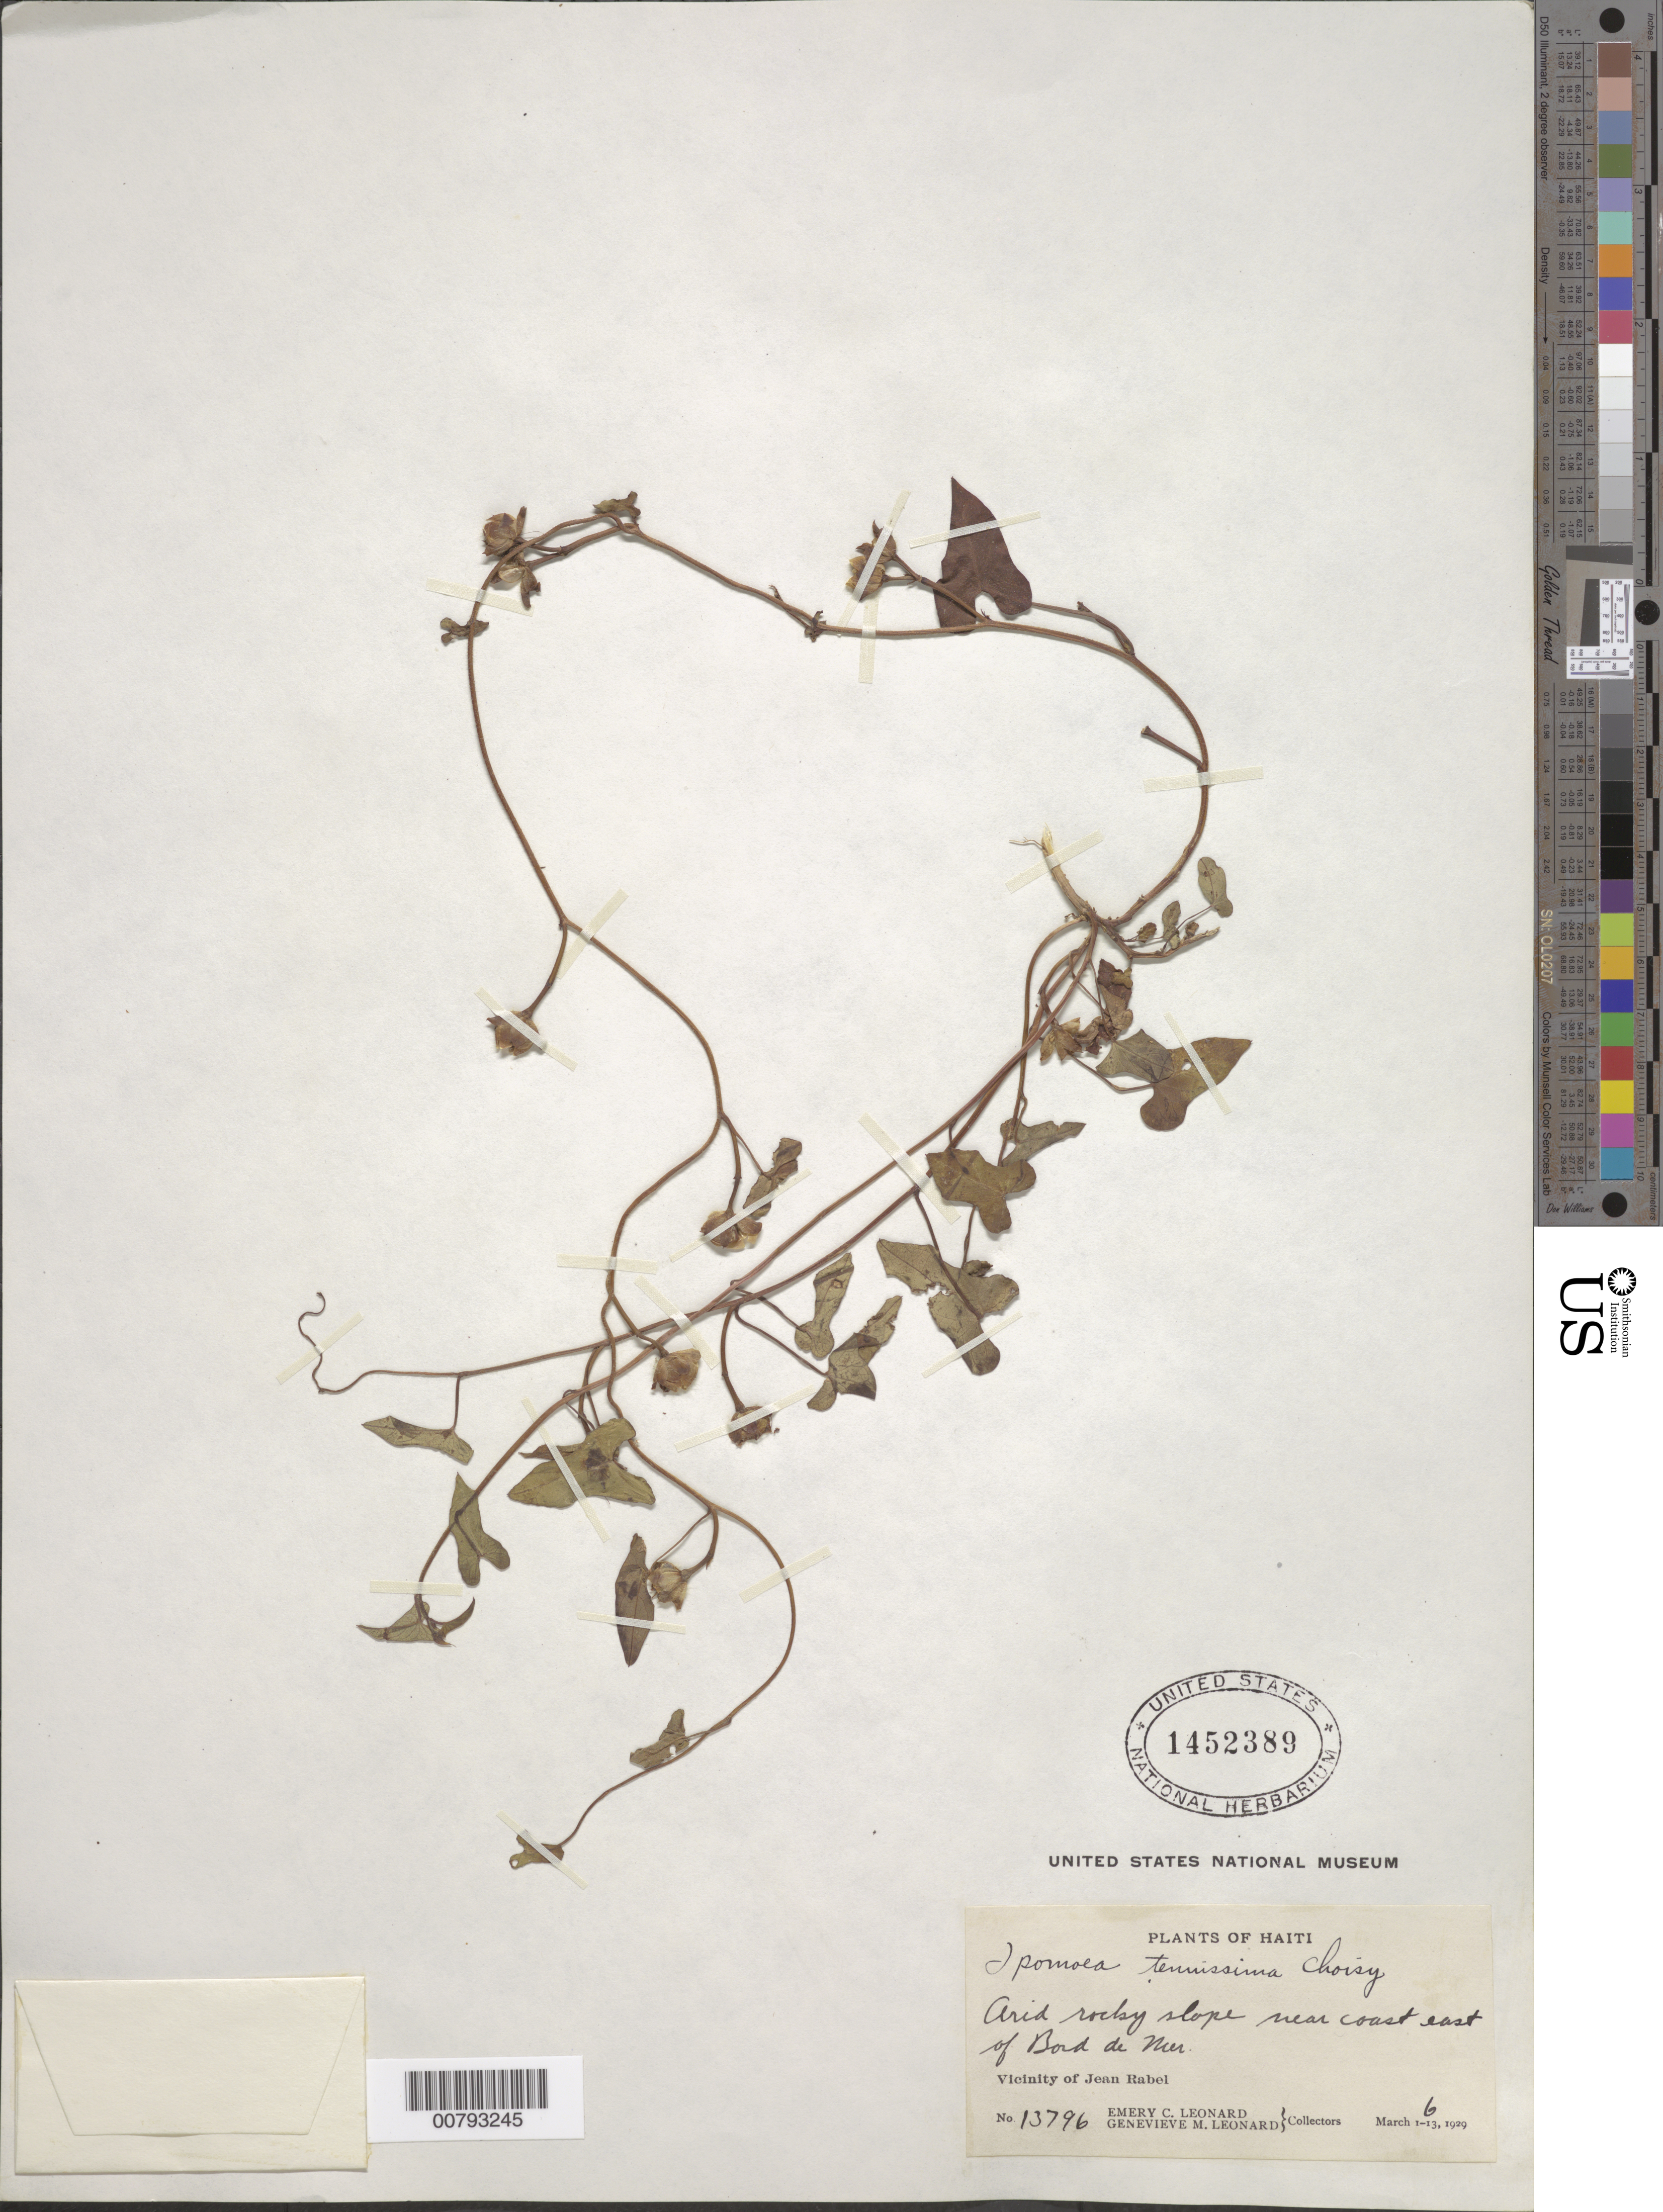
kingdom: Plantae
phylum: Tracheophyta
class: Magnoliopsida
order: Solanales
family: Convolvulaceae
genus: Ipomoea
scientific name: Ipomoea triloba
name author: L.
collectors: E. C. Leonard & G. M. Leonard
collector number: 13796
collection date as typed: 06 Mar 1929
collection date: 1929-03-06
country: Haiti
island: Hispaniola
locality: Vicinity of Jean Rabel, east of Bord de Mer.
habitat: Arid rocky slope near coast.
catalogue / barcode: US 1452389